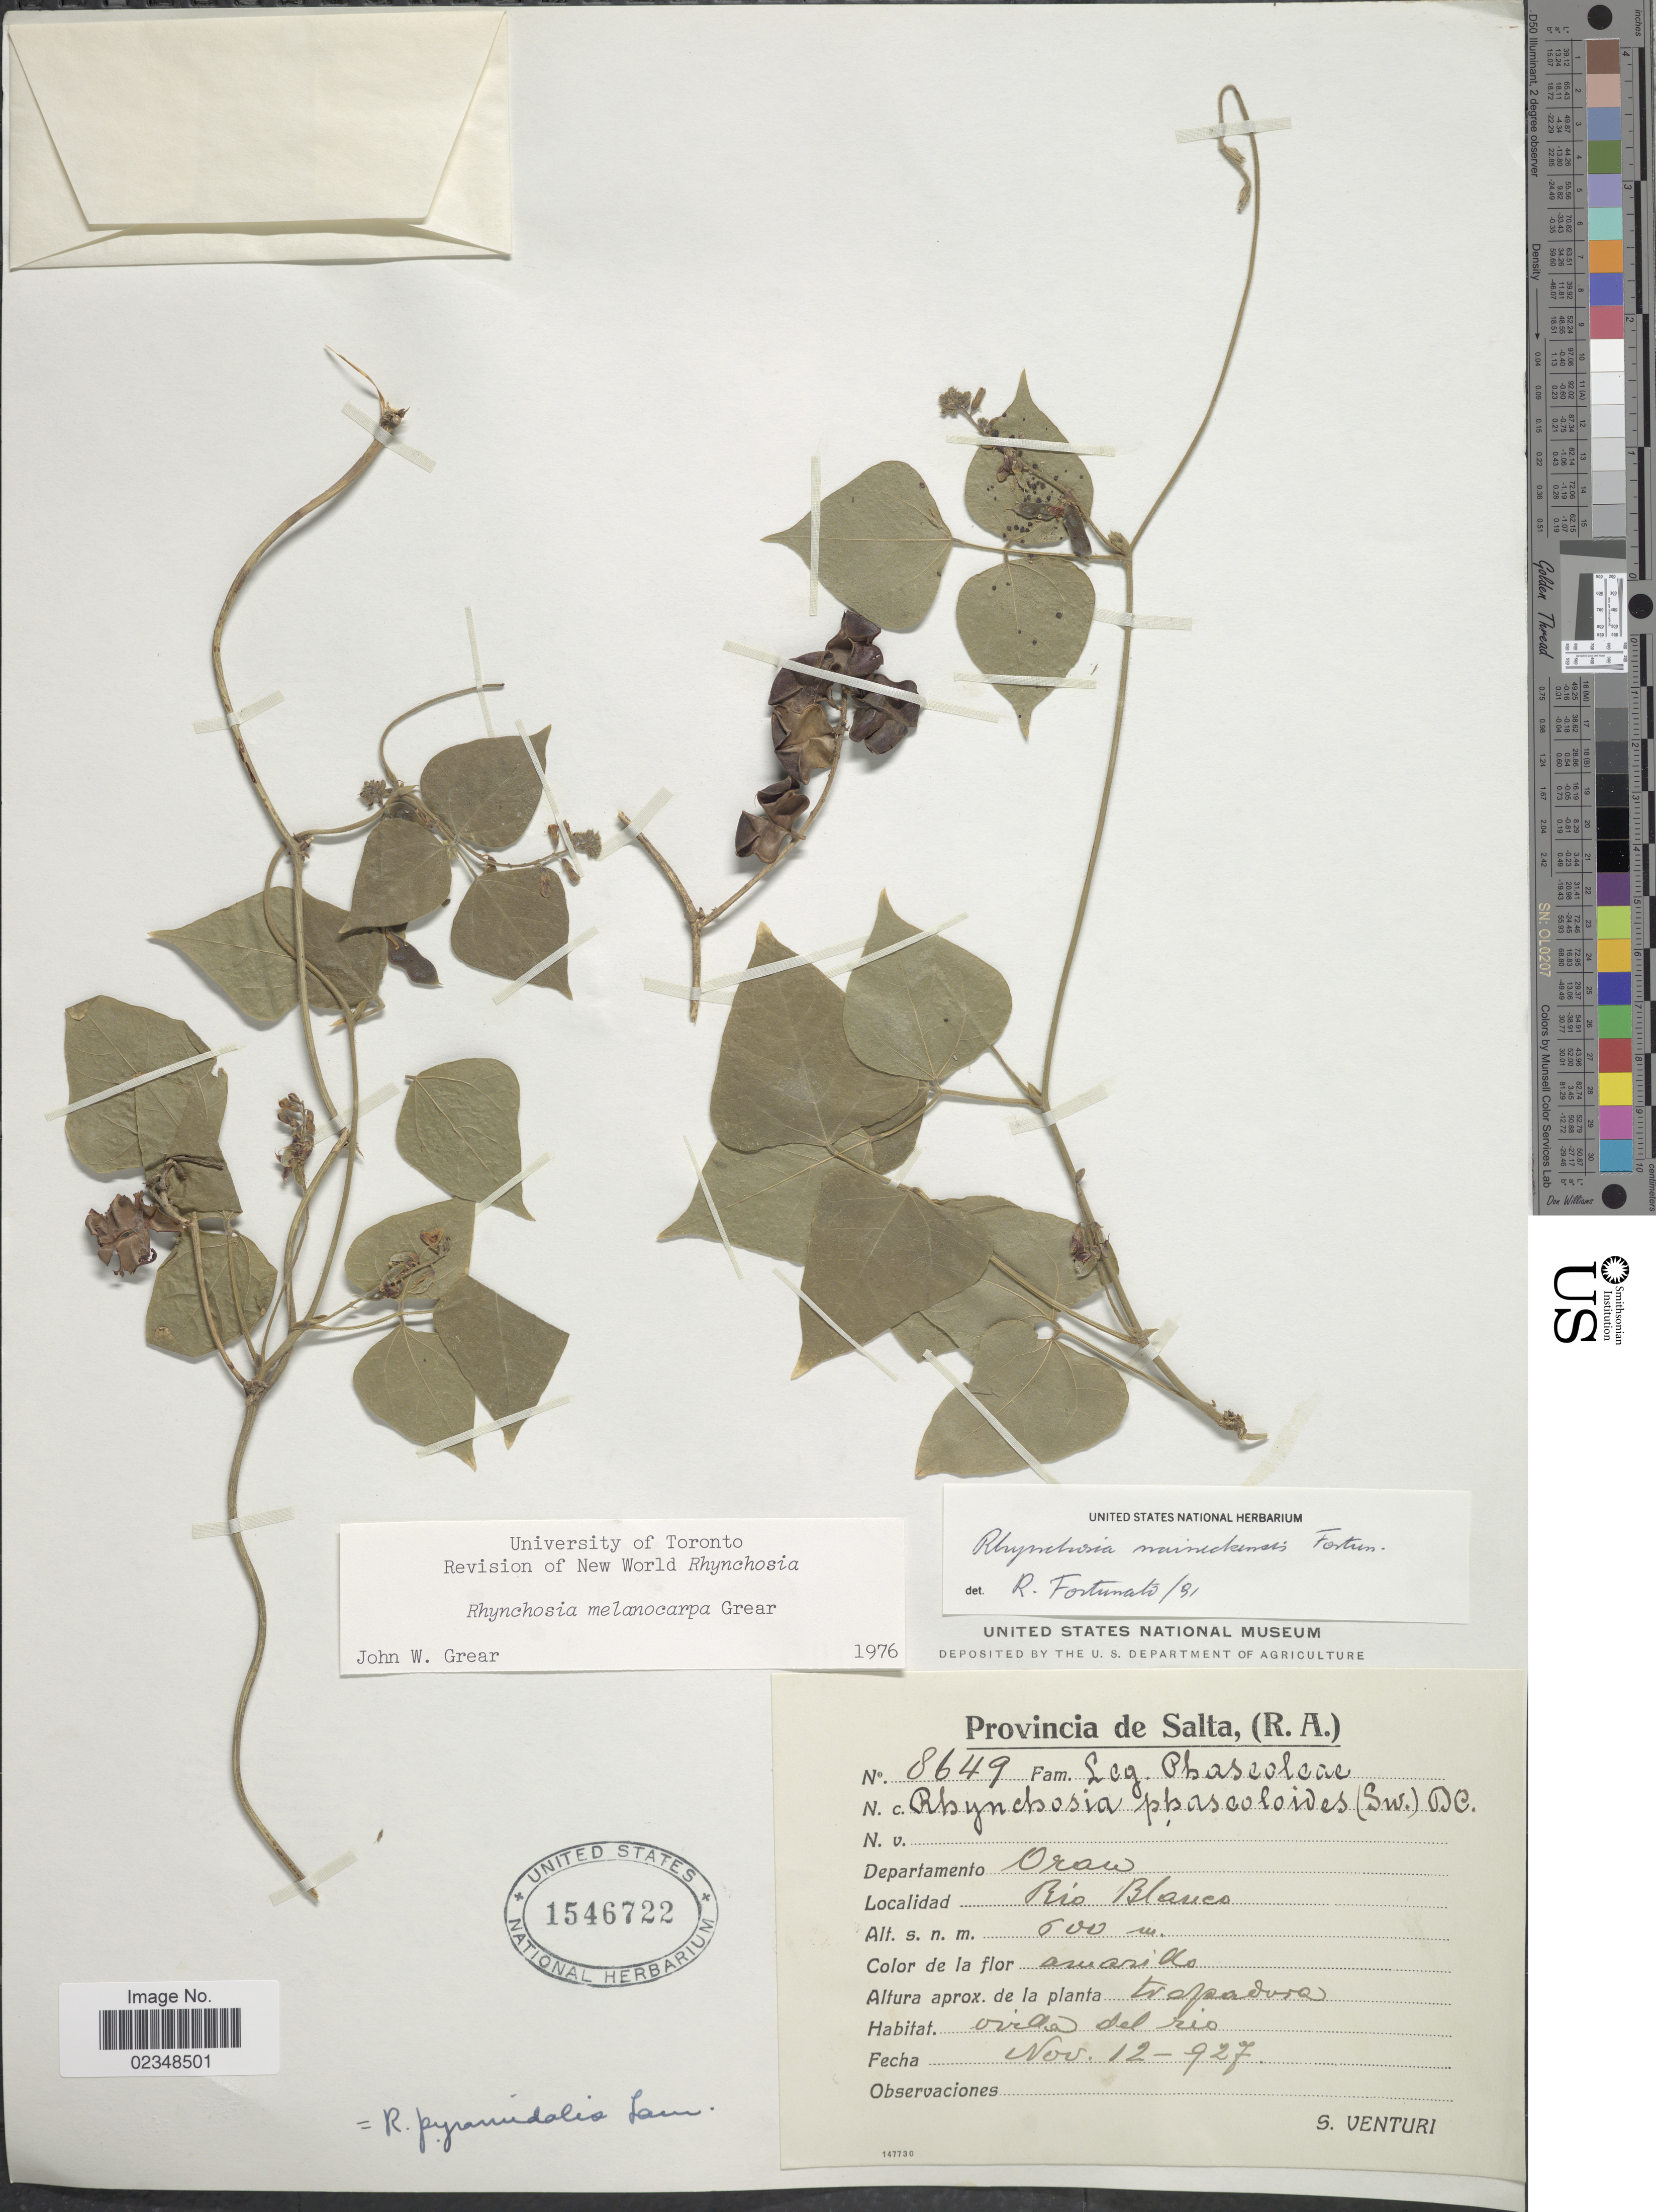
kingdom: Plantae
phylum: Tracheophyta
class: Magnoliopsida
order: Fabales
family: Fabaceae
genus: Rhynchosia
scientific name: Rhynchosia naineckensis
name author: Fortunato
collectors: S. Venturi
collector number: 8649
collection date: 1927-11-12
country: Argentina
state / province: Salta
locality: Departamento Oran, Rio Blanco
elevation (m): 600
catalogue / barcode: US 1546722